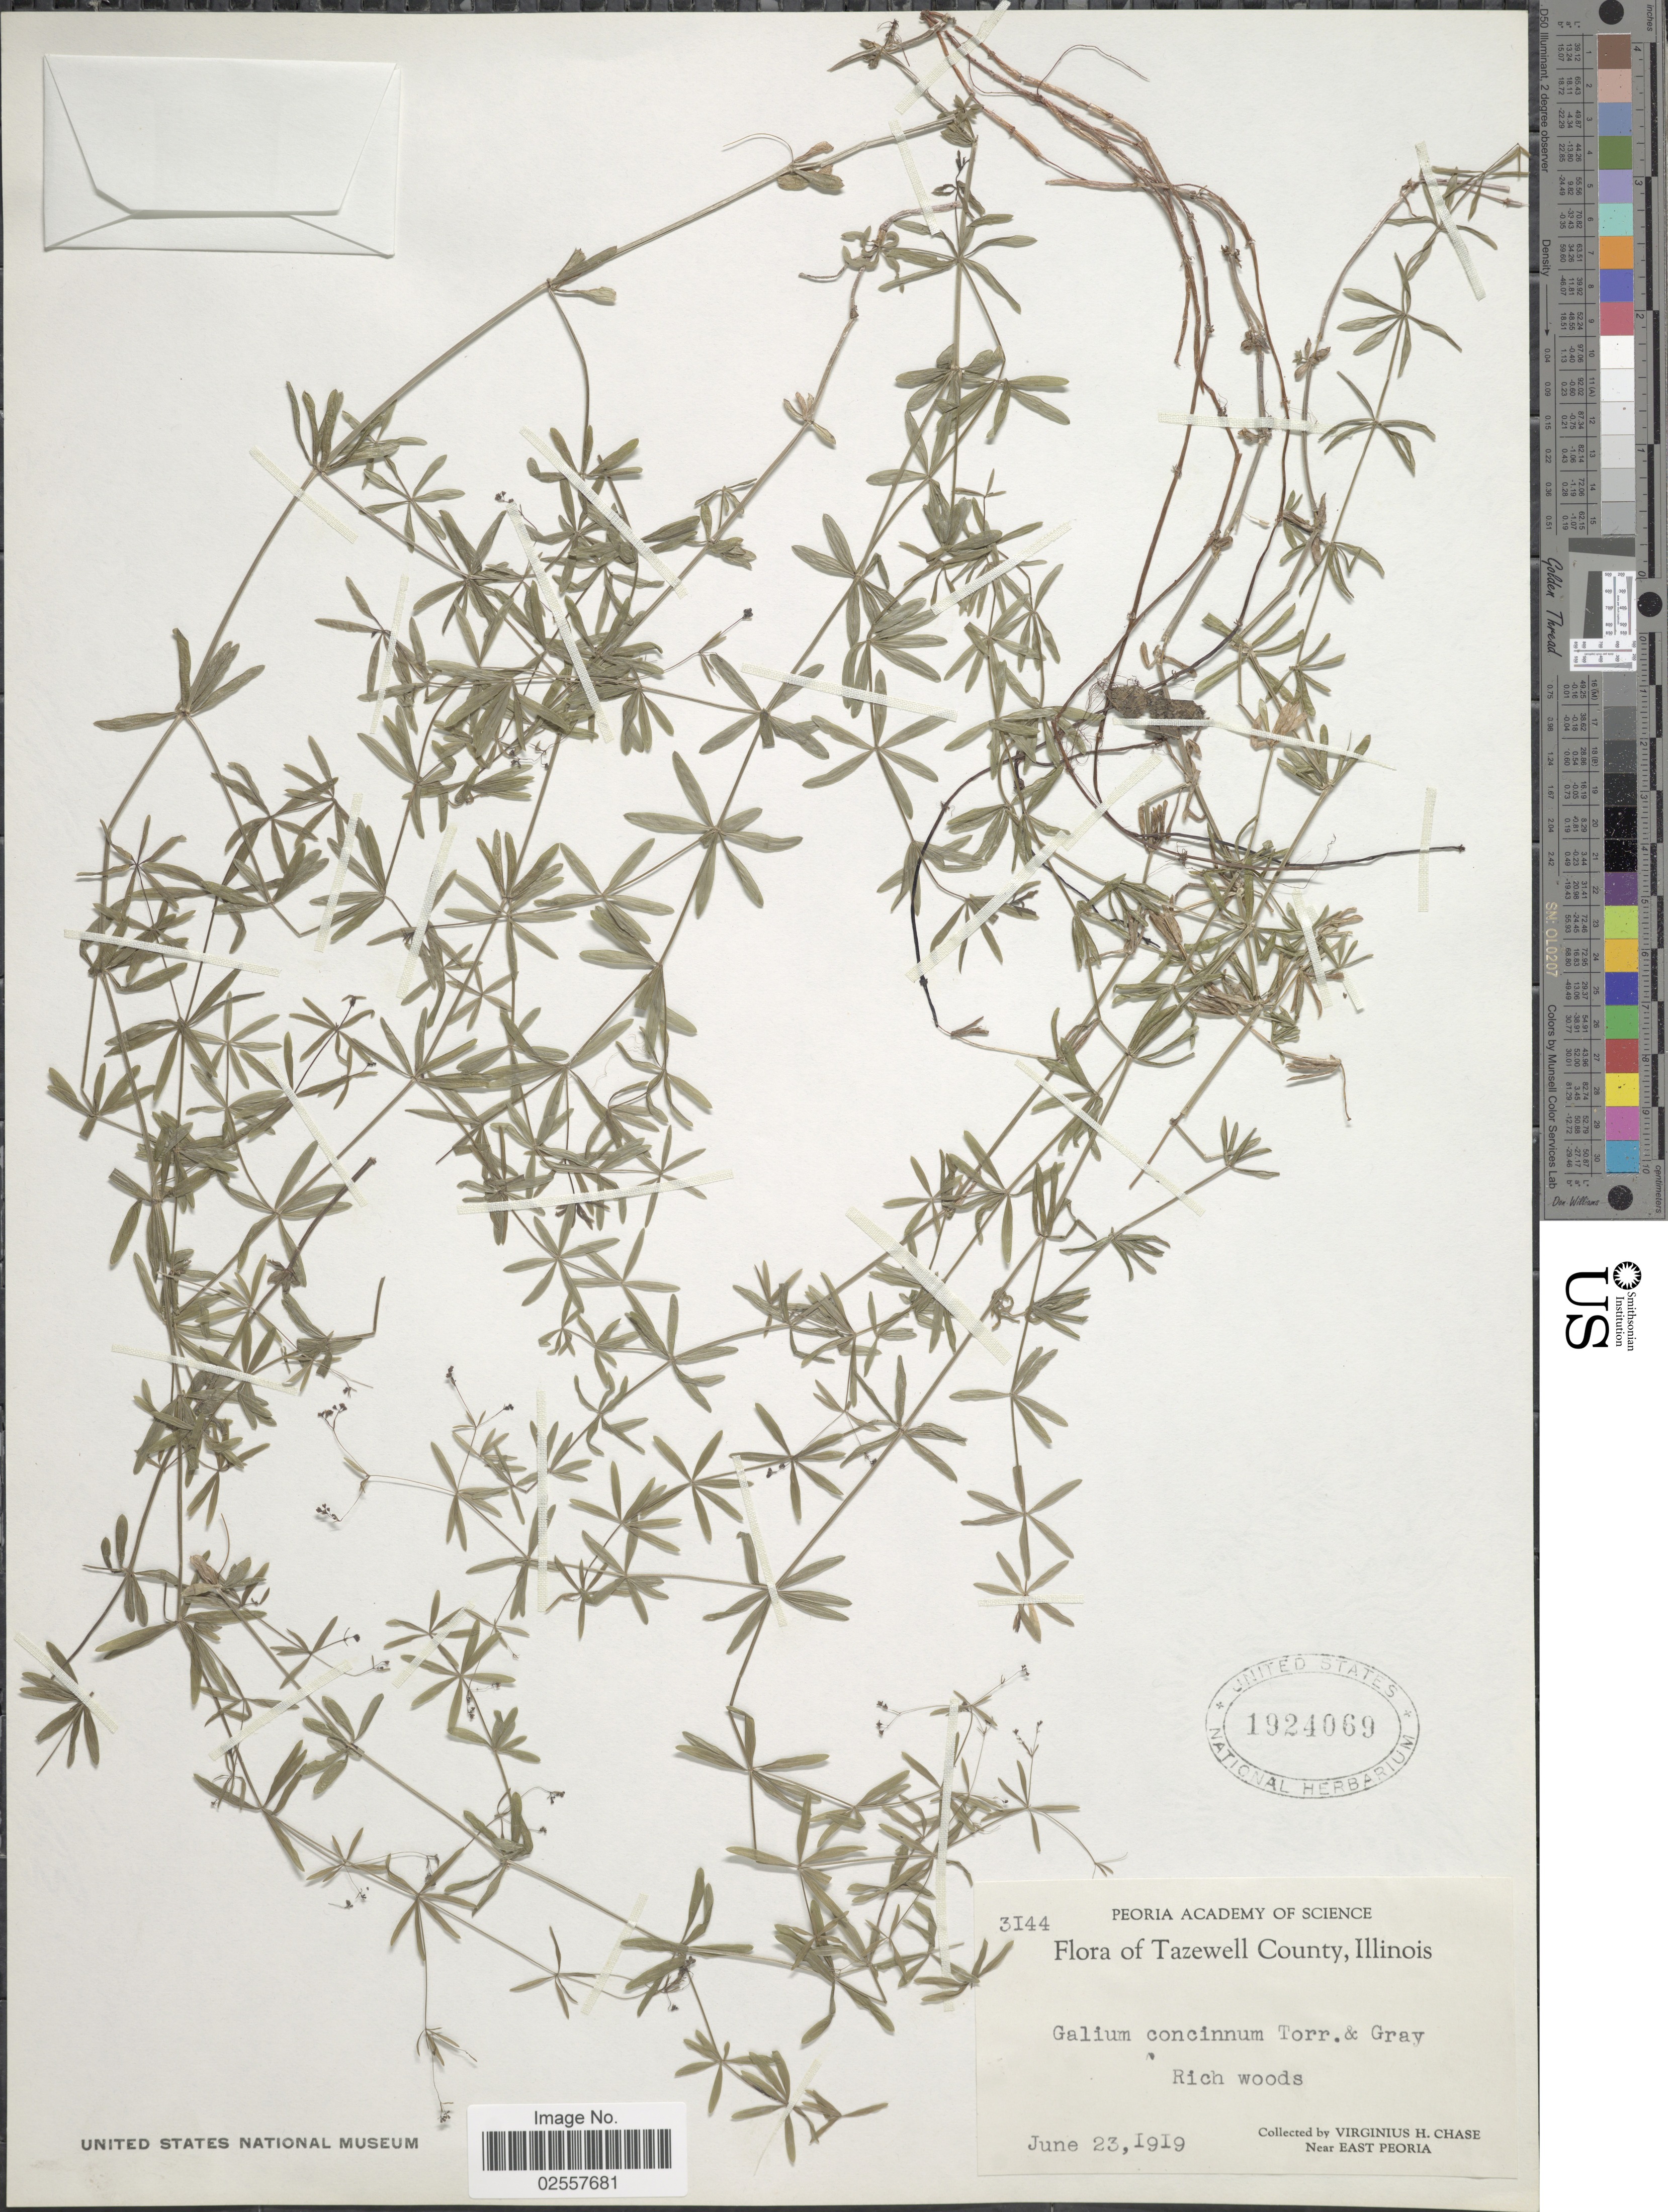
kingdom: Plantae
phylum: Tracheophyta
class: Magnoliopsida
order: Gentianales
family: Rubiaceae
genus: Galium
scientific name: Galium concinnum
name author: Torr. & A. Gray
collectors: V. H. Chase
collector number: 3144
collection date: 1919-06-23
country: United States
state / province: Illinois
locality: Tazewell County. Rich woods, near East Peoria.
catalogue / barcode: US 1924069